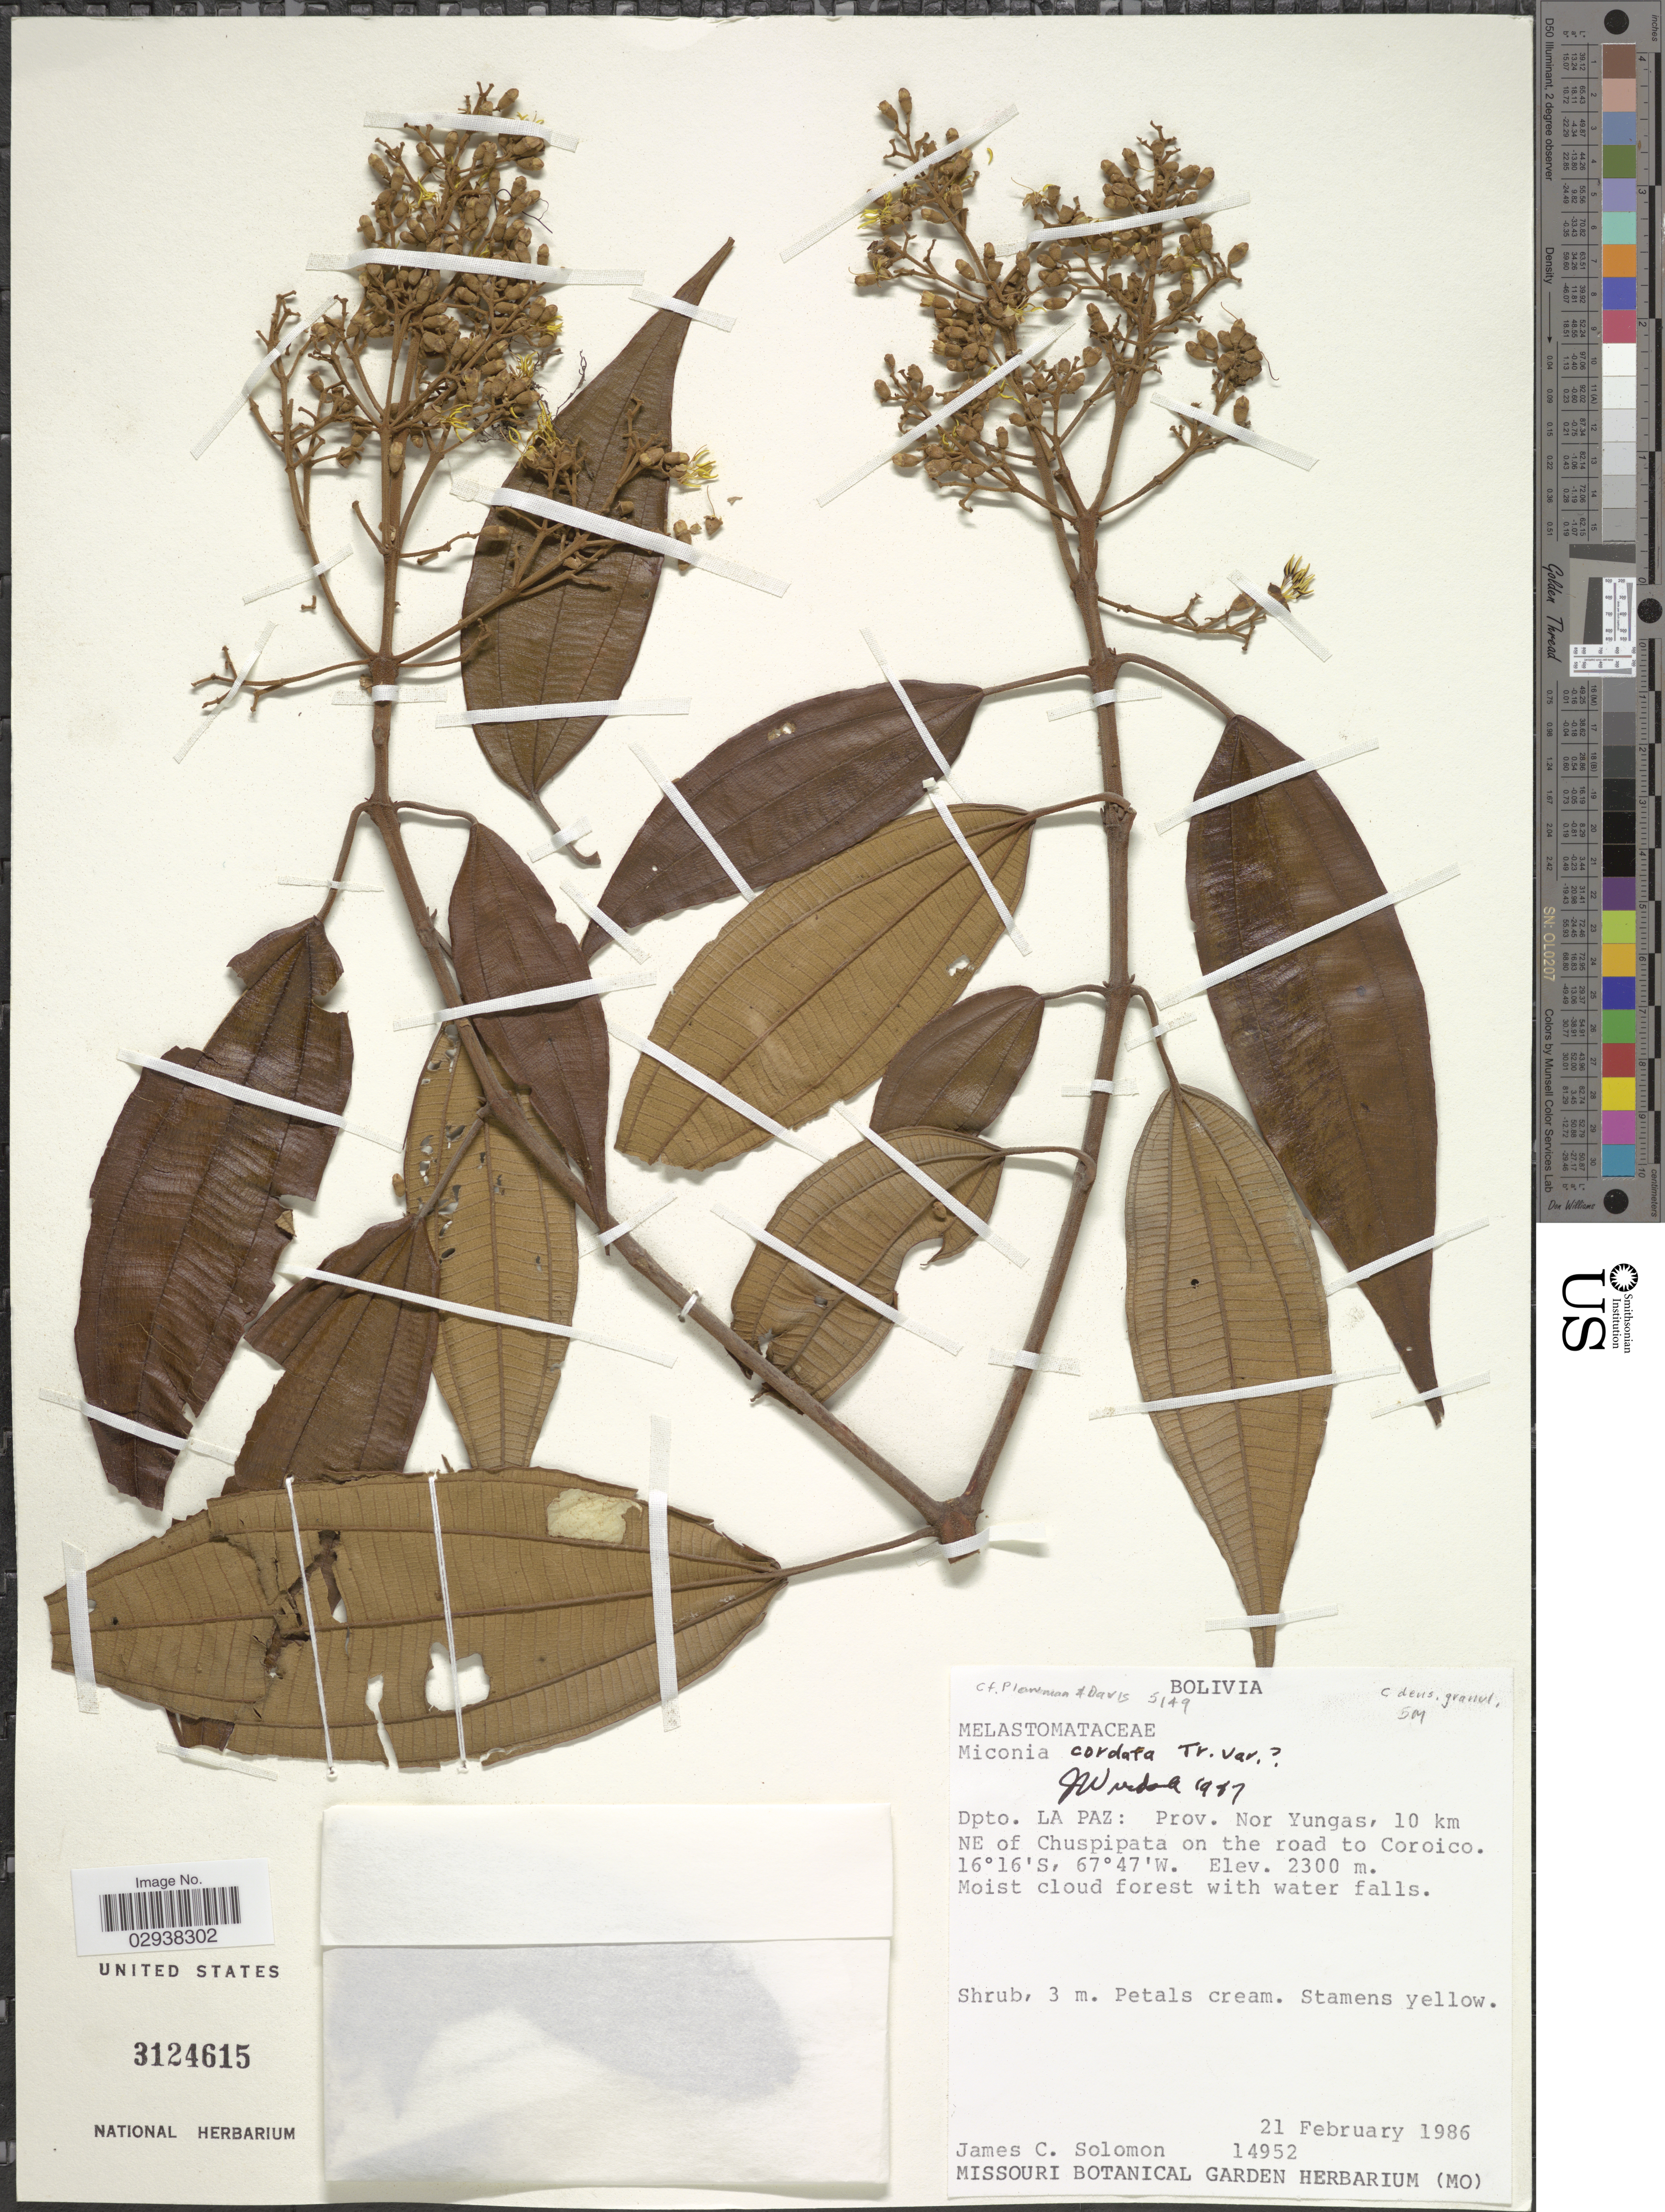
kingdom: Plantae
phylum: Tracheophyta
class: Magnoliopsida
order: Myrtales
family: Melastomataceae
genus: Miconia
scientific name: Miconia cordata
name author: Triana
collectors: J. C. Solomon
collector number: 14952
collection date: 1986-02-21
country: Bolivia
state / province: La Paz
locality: Dpto. La Paz: Prov. Nor Yungas, 10 km NE of Chuspipata on the road to Coroico.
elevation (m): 2300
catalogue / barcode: US 3124615